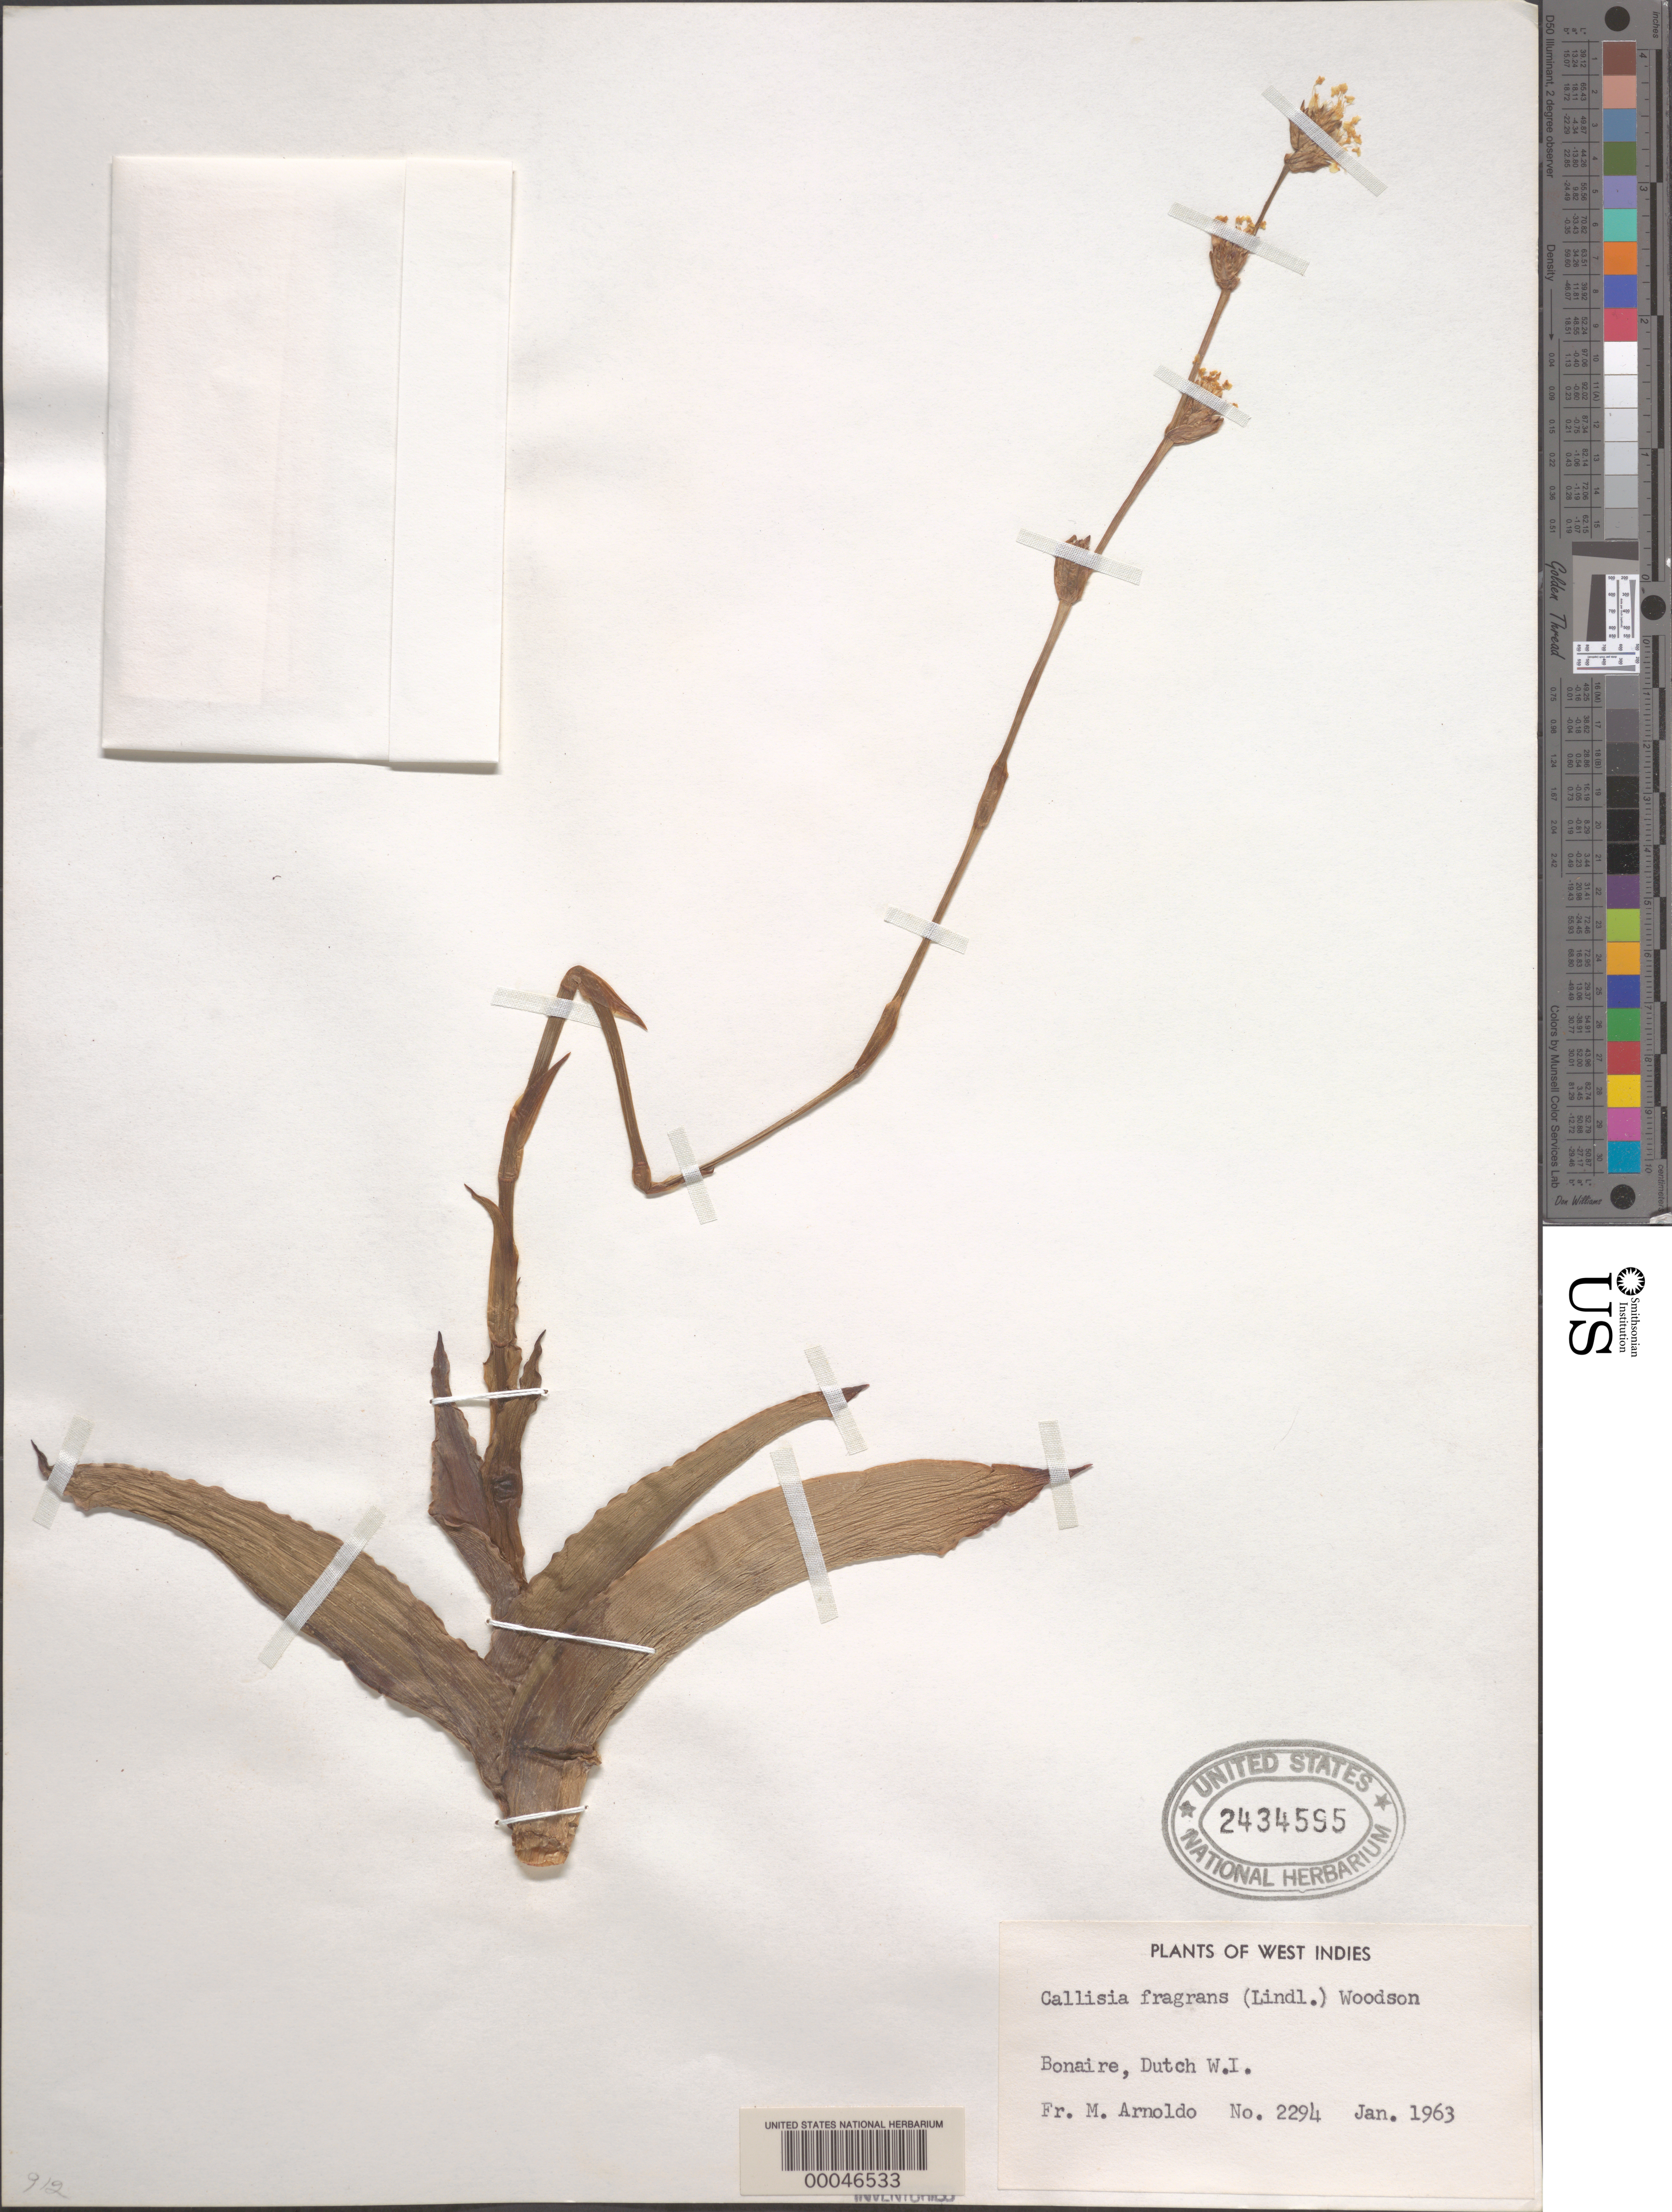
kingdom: Plantae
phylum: Tracheophyta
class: Liliopsida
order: Commelinales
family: Commelinaceae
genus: Callisia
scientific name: Callisia fragrans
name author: (Lindl.) Woodson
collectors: N. Arnoldo-Broeders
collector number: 2294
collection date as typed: Jan 1963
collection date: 1963-01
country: Netherlands Antilles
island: Bonaire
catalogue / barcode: US 2434595